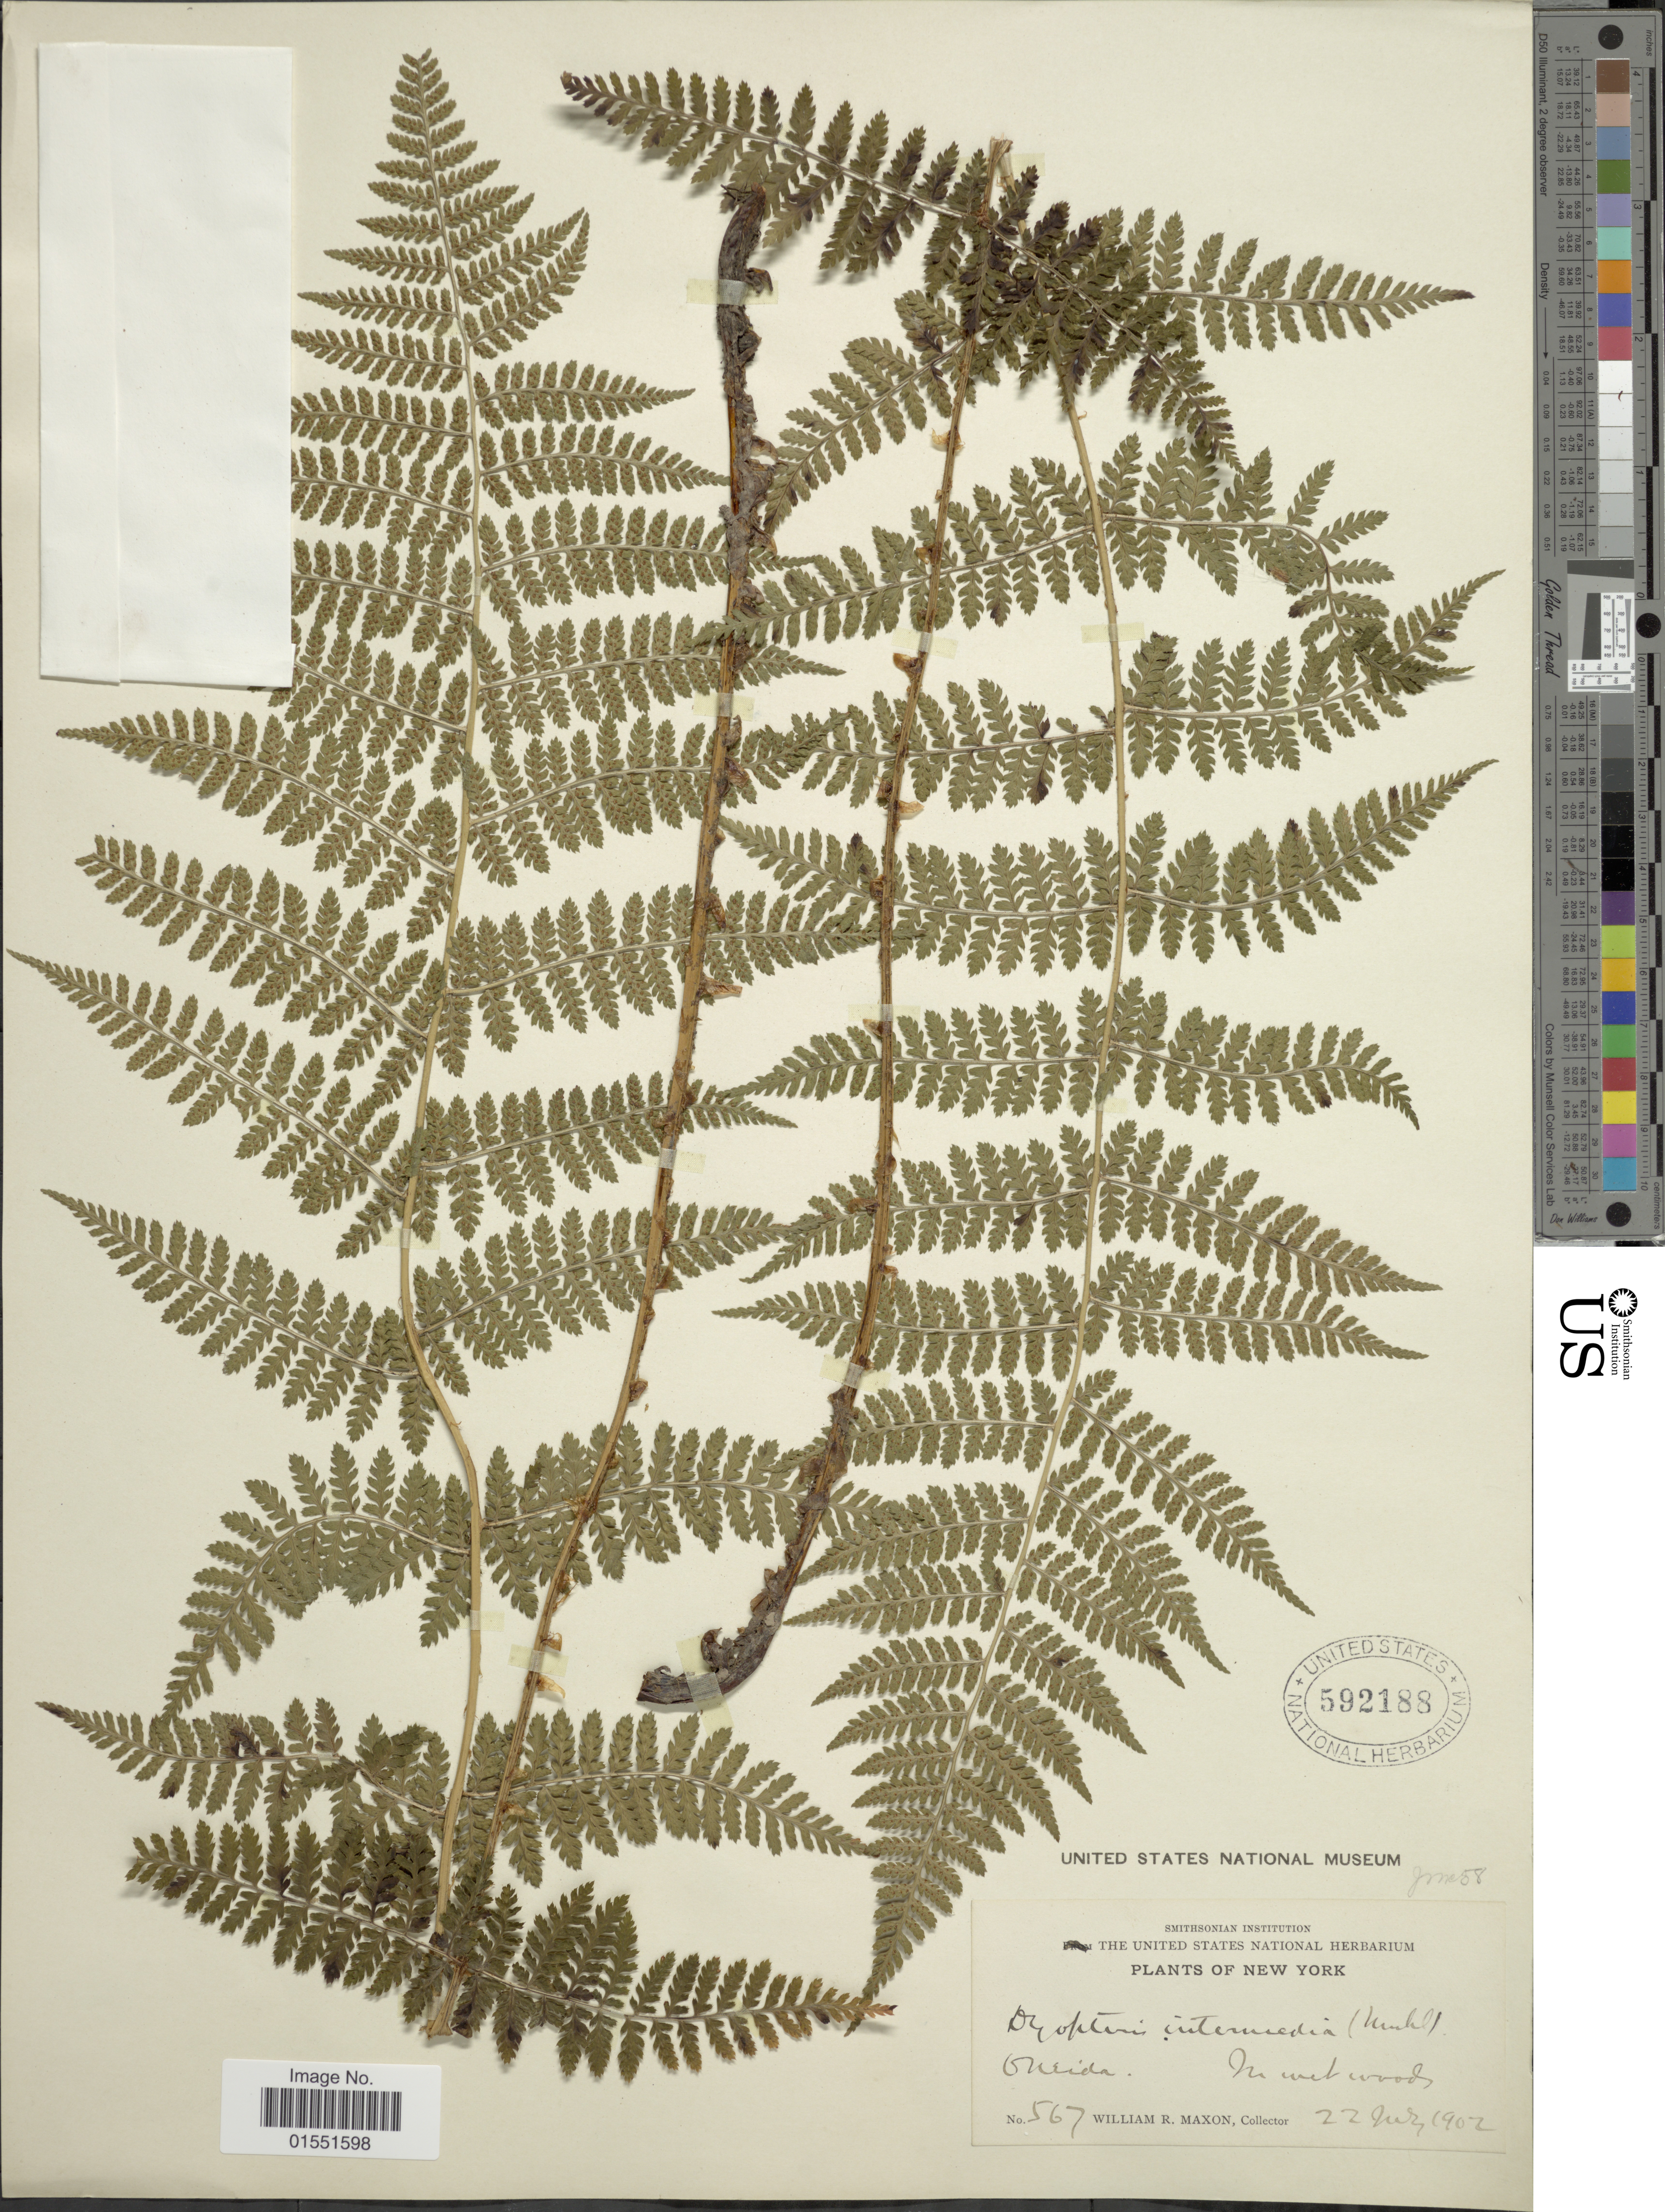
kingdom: Plantae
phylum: Tracheophyta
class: Polypodiopsida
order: Polypodiales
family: Dryopteridaceae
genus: Dryopteris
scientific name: Dryopteris intermedia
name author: (Muhl.) A. Gray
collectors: W. R. Maxon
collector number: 567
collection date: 1902-07-22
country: United States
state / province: New York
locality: Oneida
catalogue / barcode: US 592188